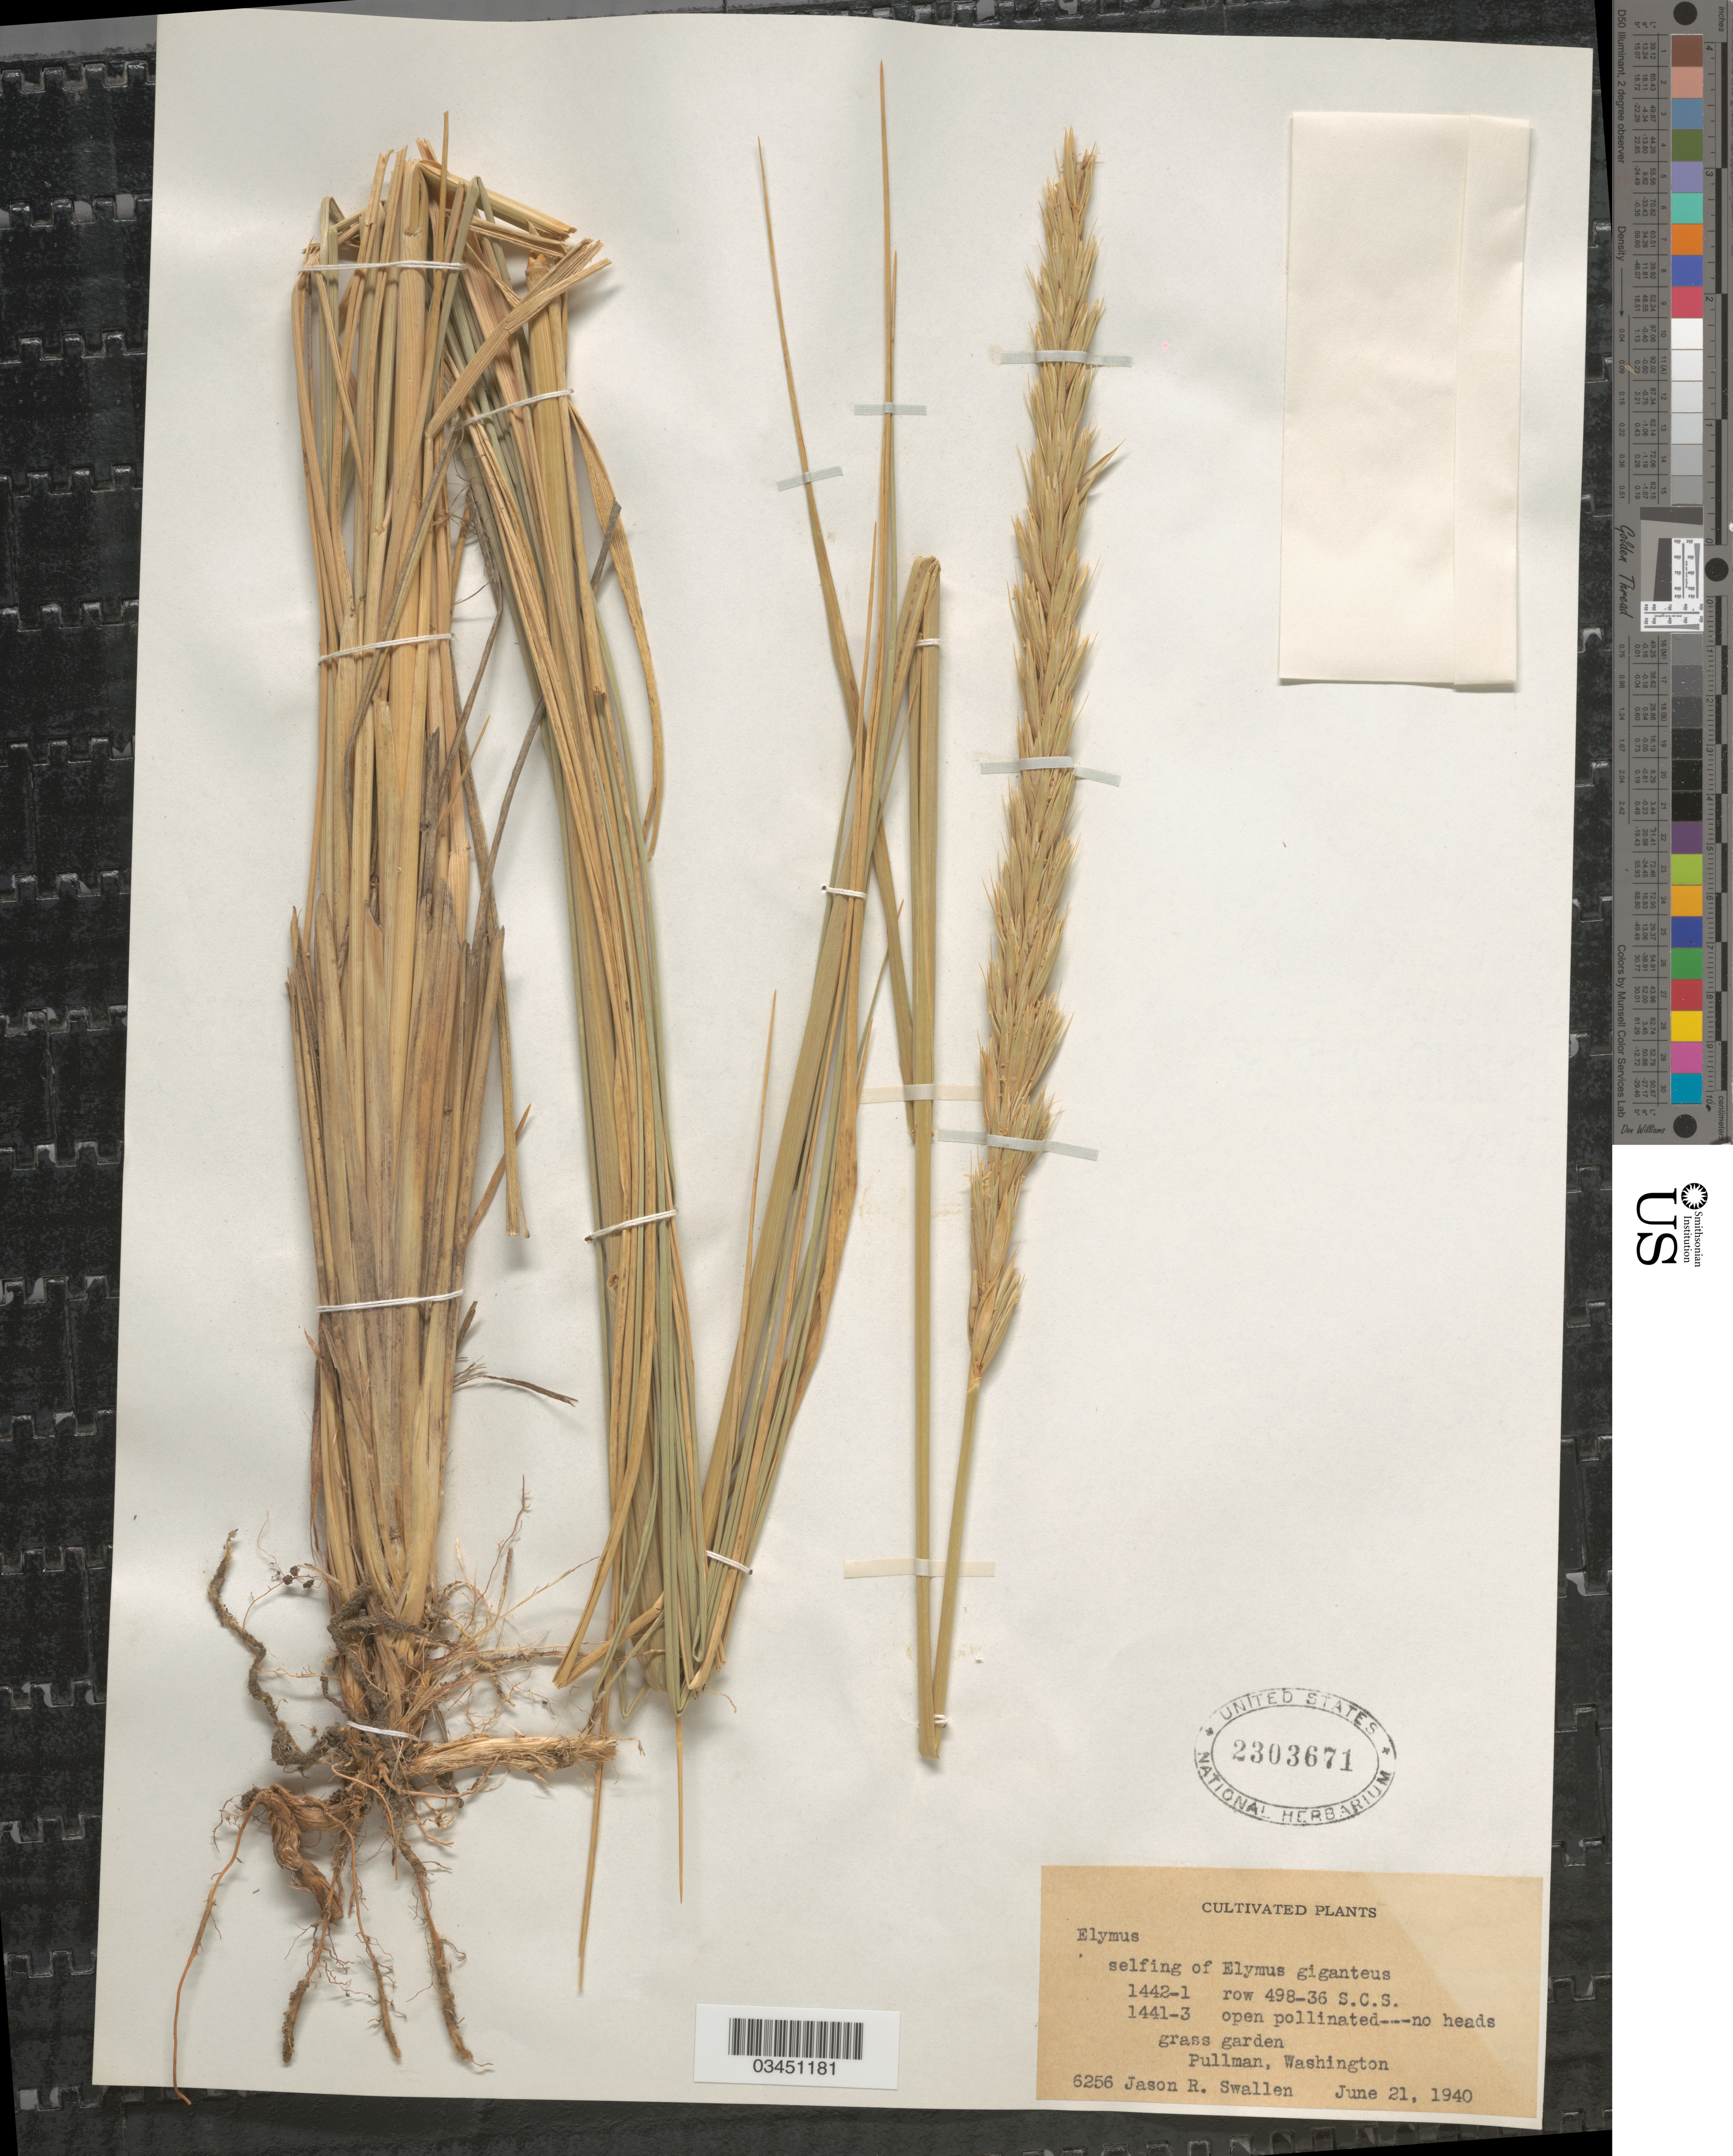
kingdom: Plantae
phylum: Tracheophyta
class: Liliopsida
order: Poales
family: Poaceae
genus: Elymus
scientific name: Elymus sp.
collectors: J. R. Swallen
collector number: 6256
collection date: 1940-06-21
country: United States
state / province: Washington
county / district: Whitman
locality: Grass garden. Pullman.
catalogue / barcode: US 2303671